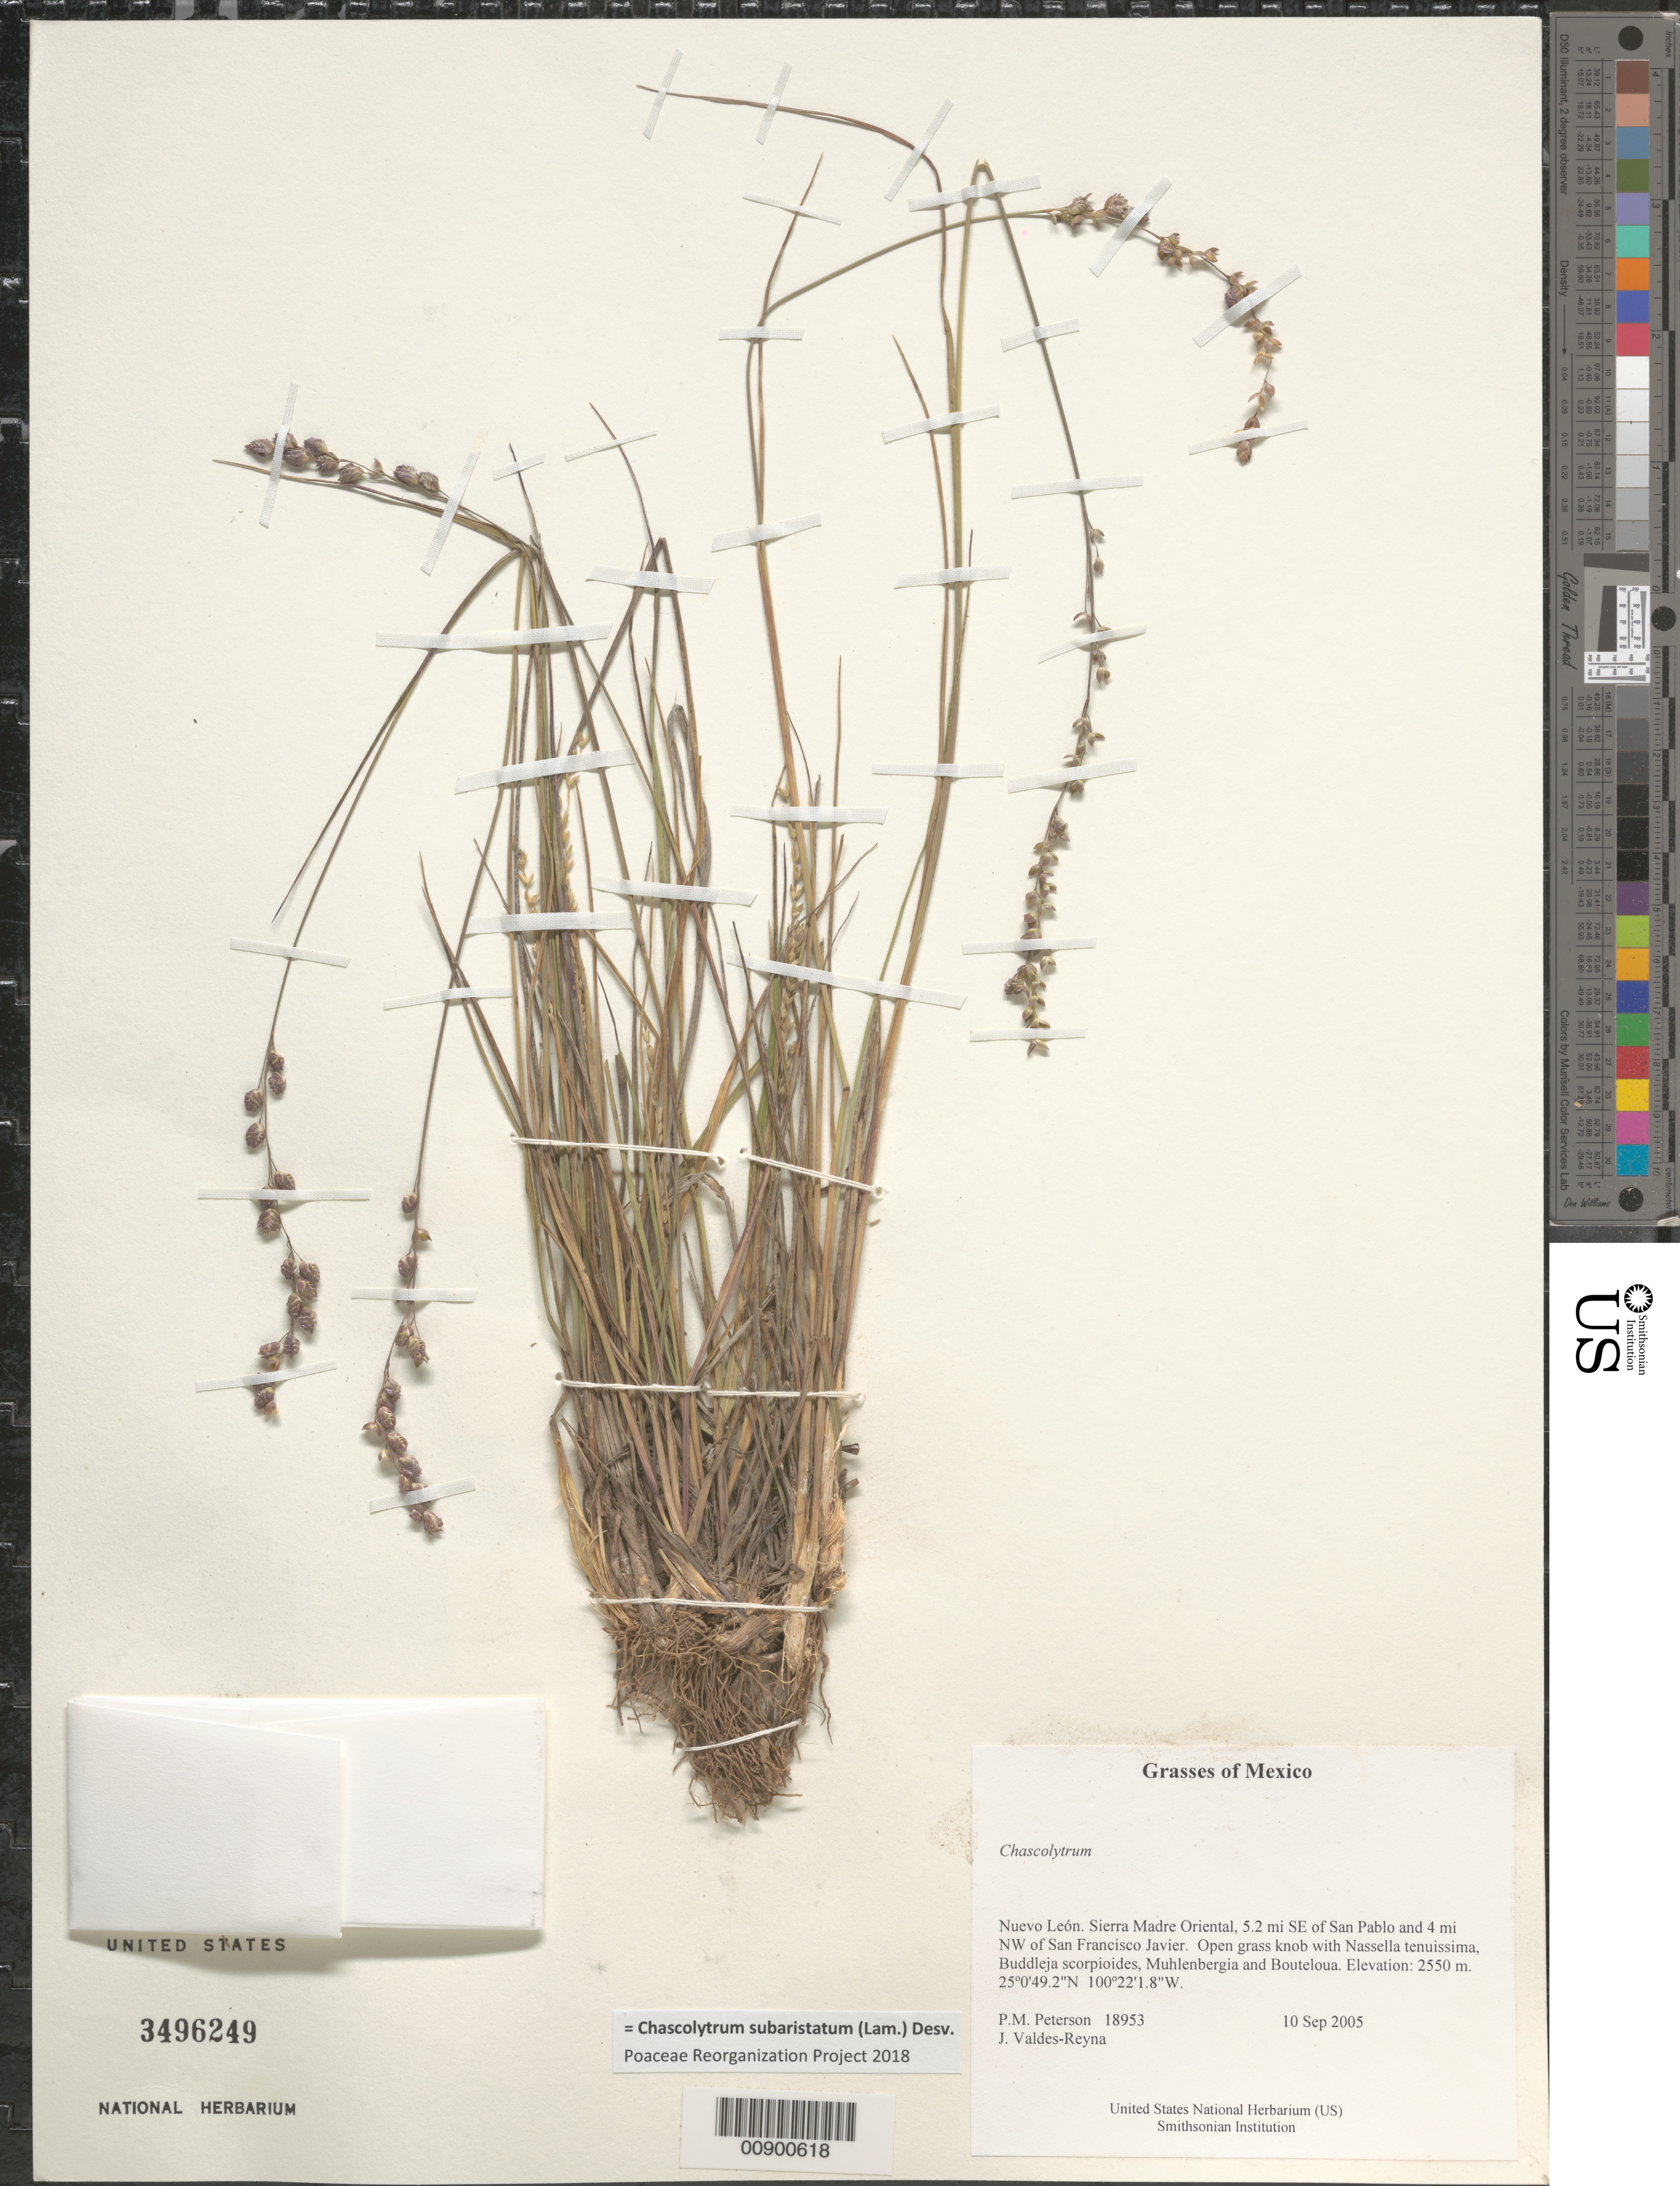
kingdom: Plantae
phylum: Tracheophyta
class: Liliopsida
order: Poales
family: Poaceae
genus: Chascolytrum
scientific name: Chascolytrum subaristatum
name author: (Lam.) Desv.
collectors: P. M. Peterson & J. Valdés-Reyna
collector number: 18953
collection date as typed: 10 Sep 2005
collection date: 2005-09-10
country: Mexico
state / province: Nuevo León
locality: Sierra Madre Oriental, 5.2 mi SE of San Pablo and 4 mi NW of San Francisco Javier. Open grass knob with Nassella tenuissima, Buddleja scorpioides, Muhlenbergia and Bouteloua.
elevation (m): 2550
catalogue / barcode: US 3496249